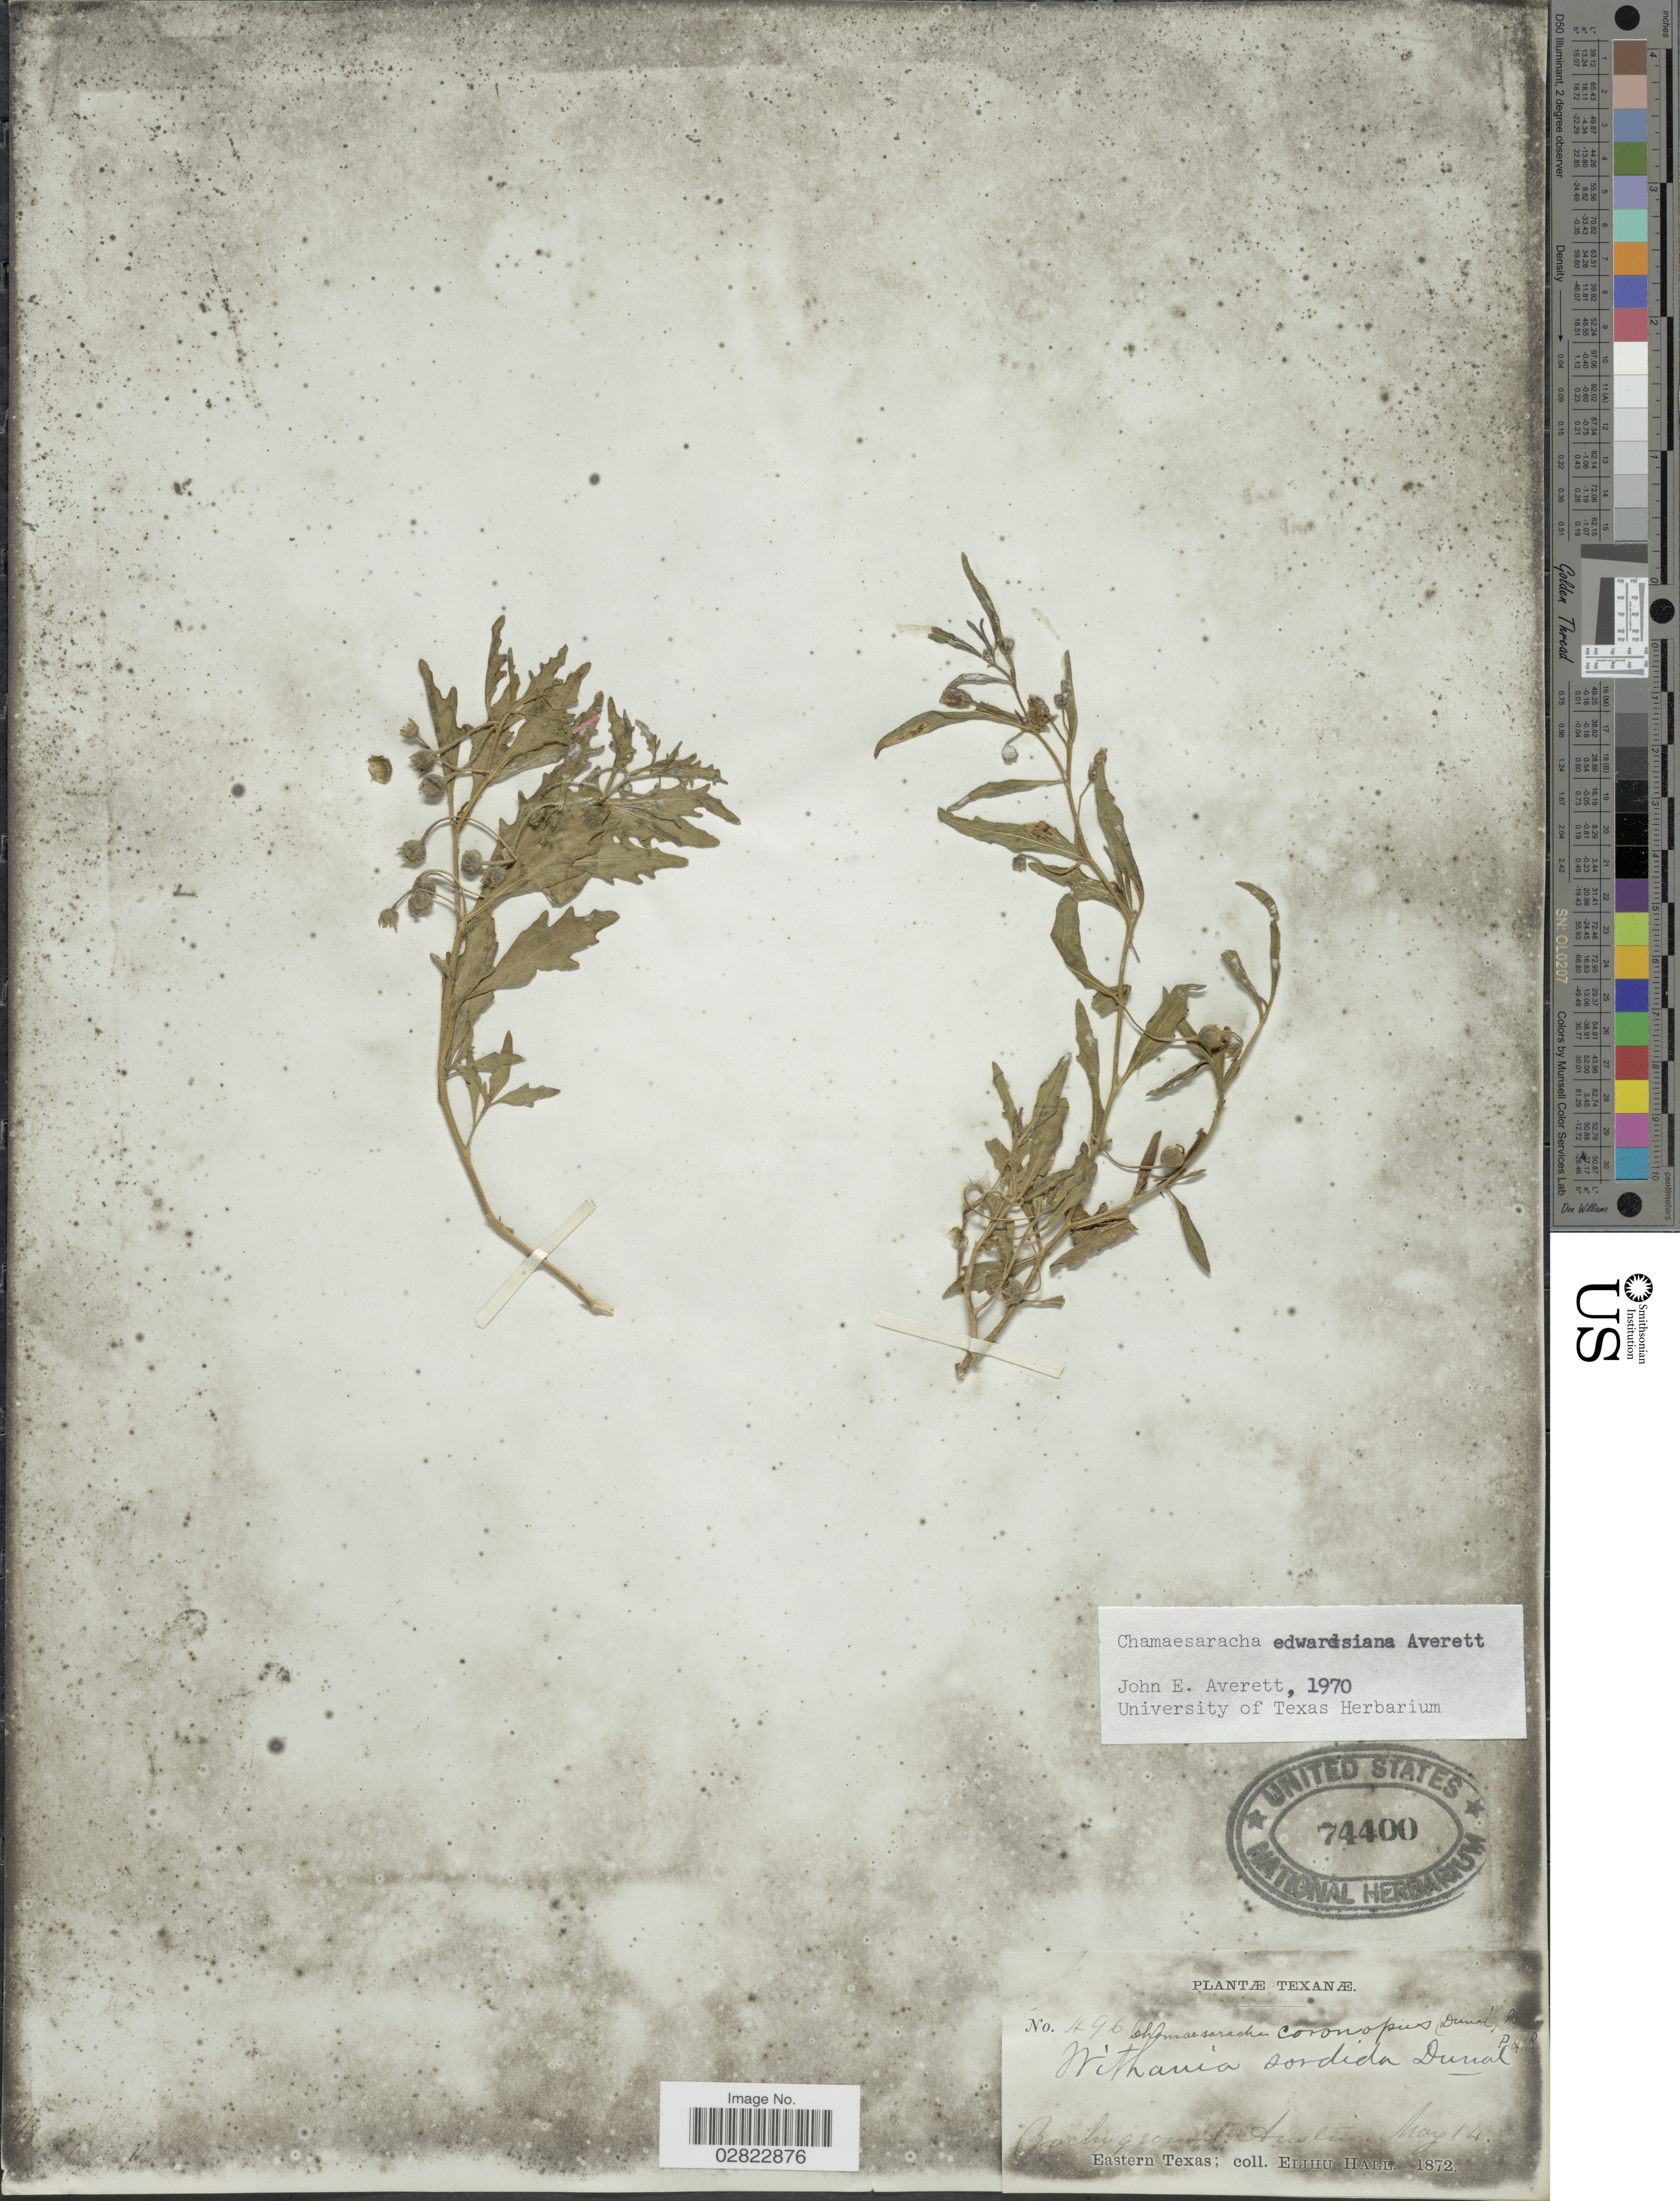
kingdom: Plantae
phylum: Tracheophyta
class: Magnoliopsida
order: Solanales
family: Solanaceae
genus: Chamaesaracha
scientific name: Chamaesaracha edwardsiana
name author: Averett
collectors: E. Hall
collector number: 496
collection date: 1872-05-14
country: United States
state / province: Texas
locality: Eastern Texas, Rocky ground Austin.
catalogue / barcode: US 74400